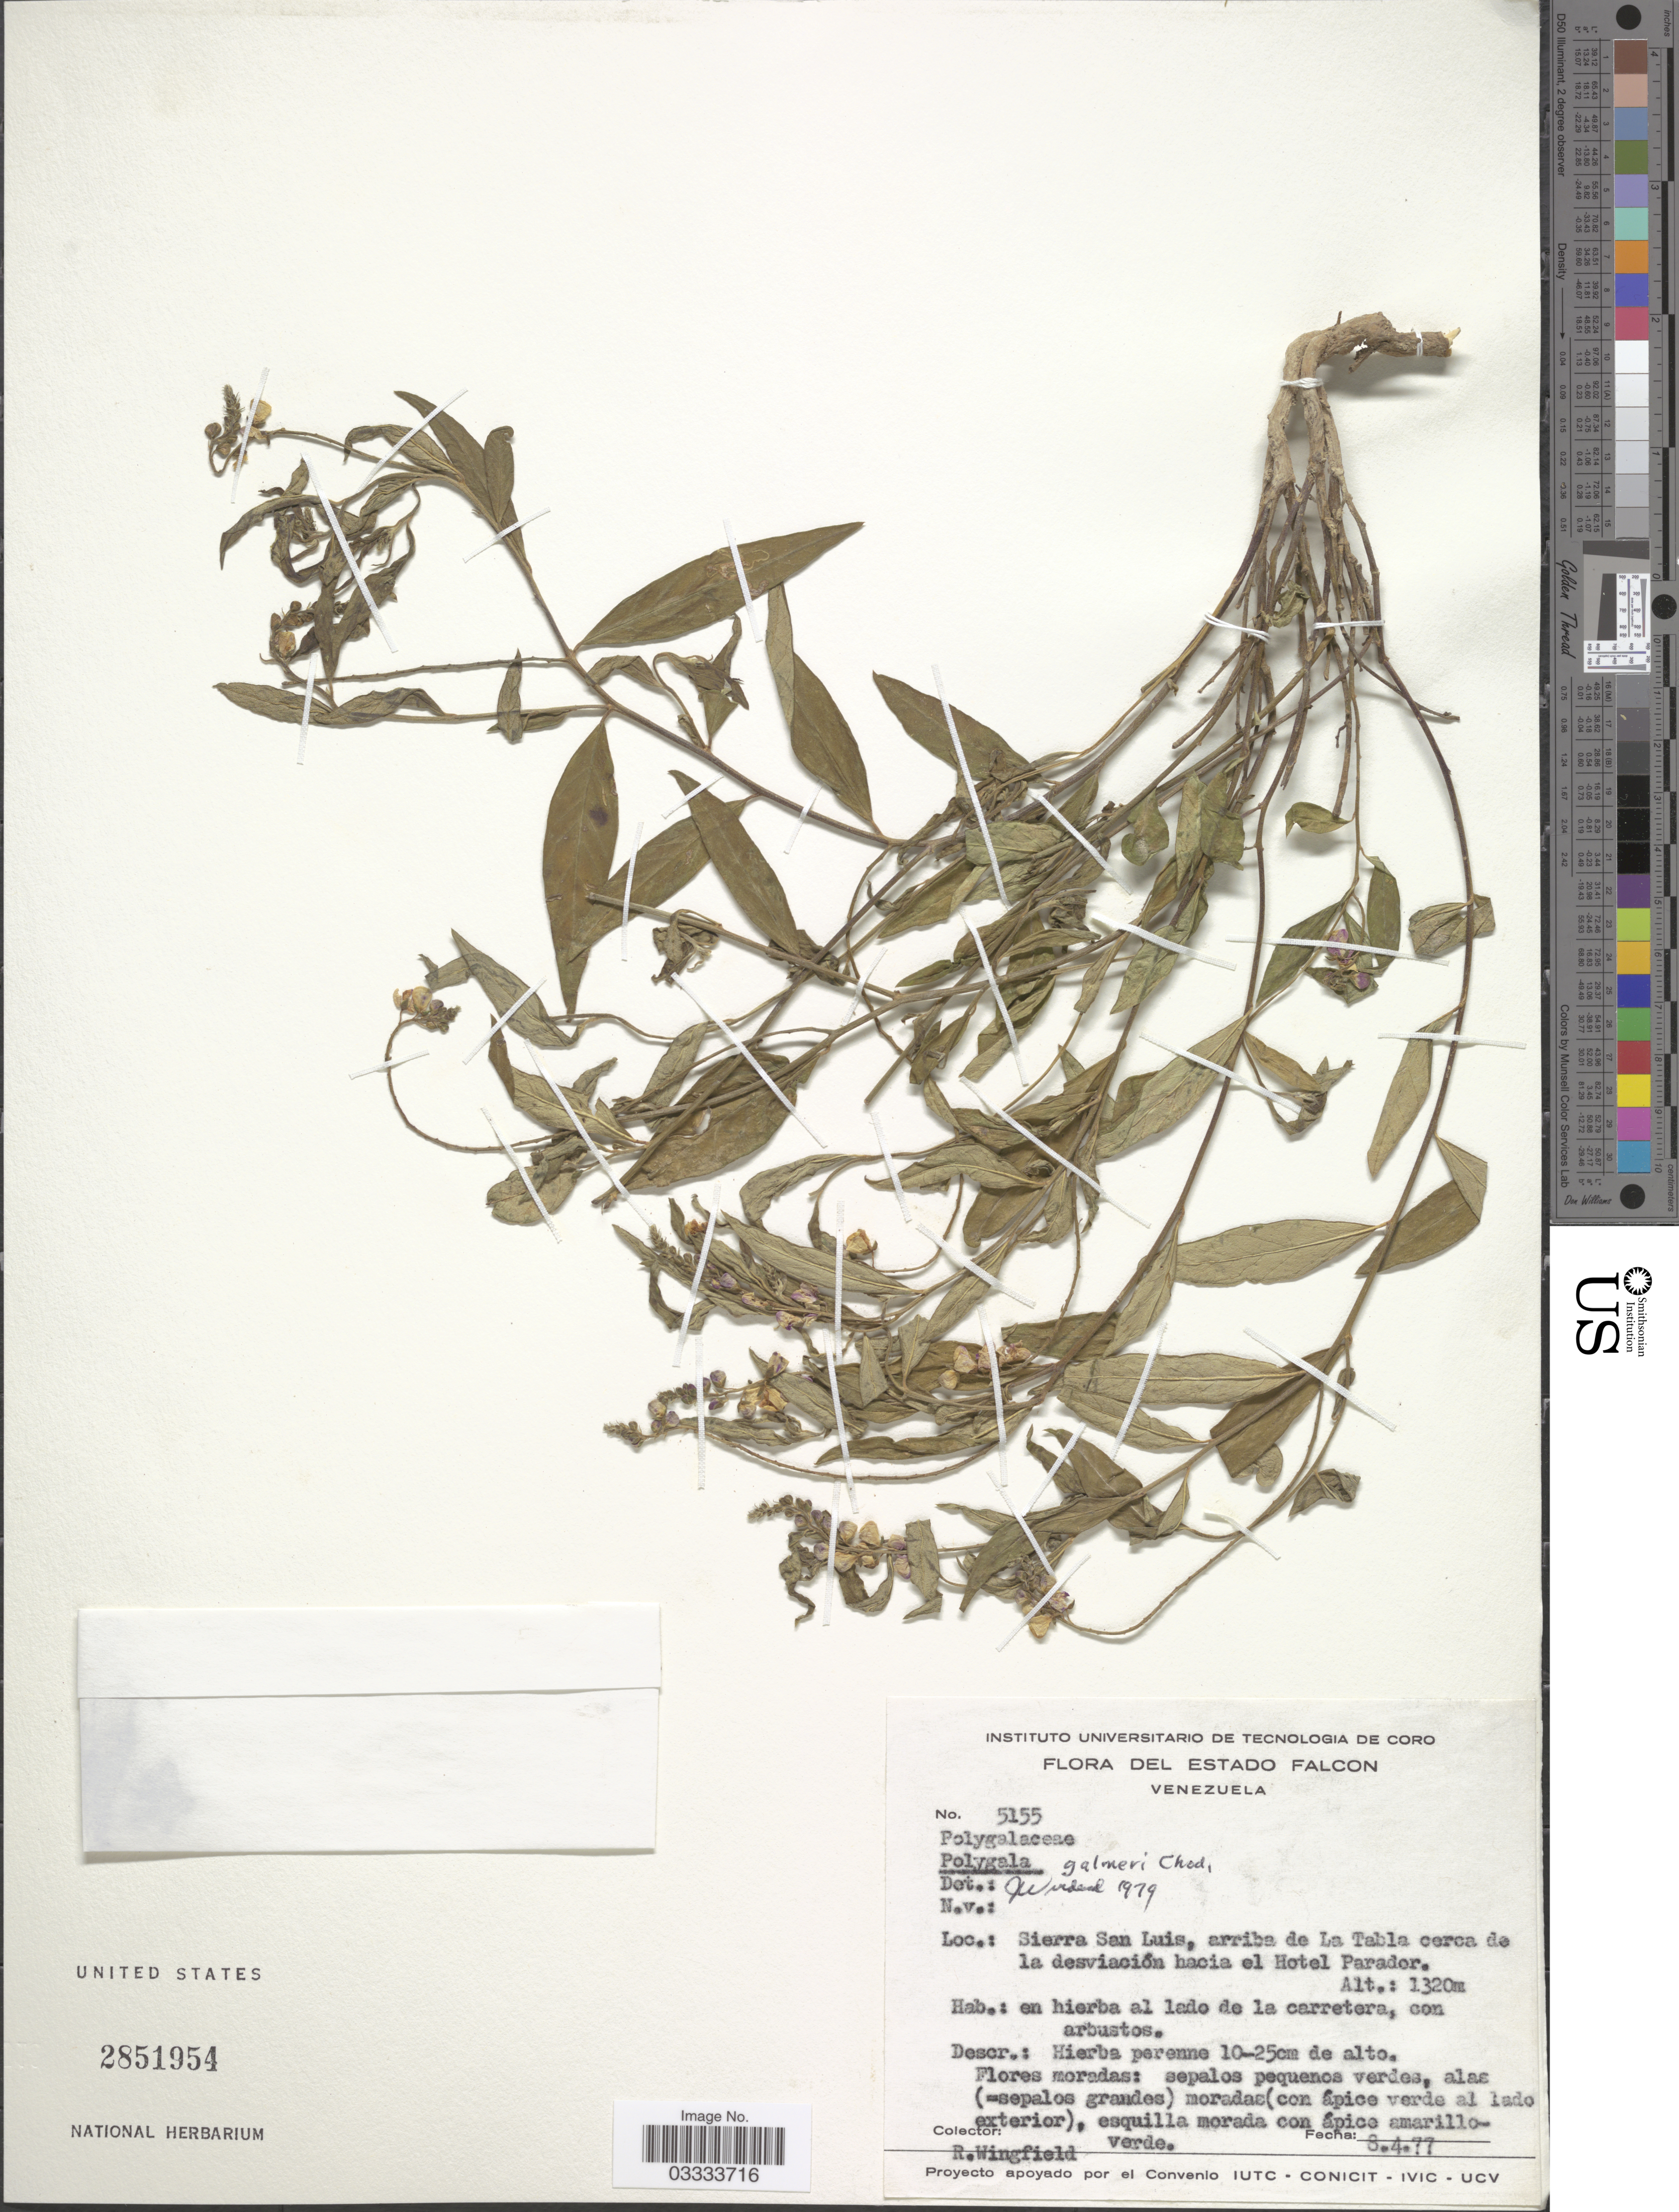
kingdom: Plantae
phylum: Tracheophyta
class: Magnoliopsida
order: Fabales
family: Polygalaceae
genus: Asemeia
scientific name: Asemeia galmeri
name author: (Chodat) J.F.B. Pastore & J.R. Abbott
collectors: R. Wingfield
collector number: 5155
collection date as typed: Transcribed d/m/y: 8/4/77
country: Venezuela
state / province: Falcón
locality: Sierra San Luis, arriba de La Tabla cerca de la desviación hacia el Hotel Parador.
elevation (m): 1320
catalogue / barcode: US 2851954